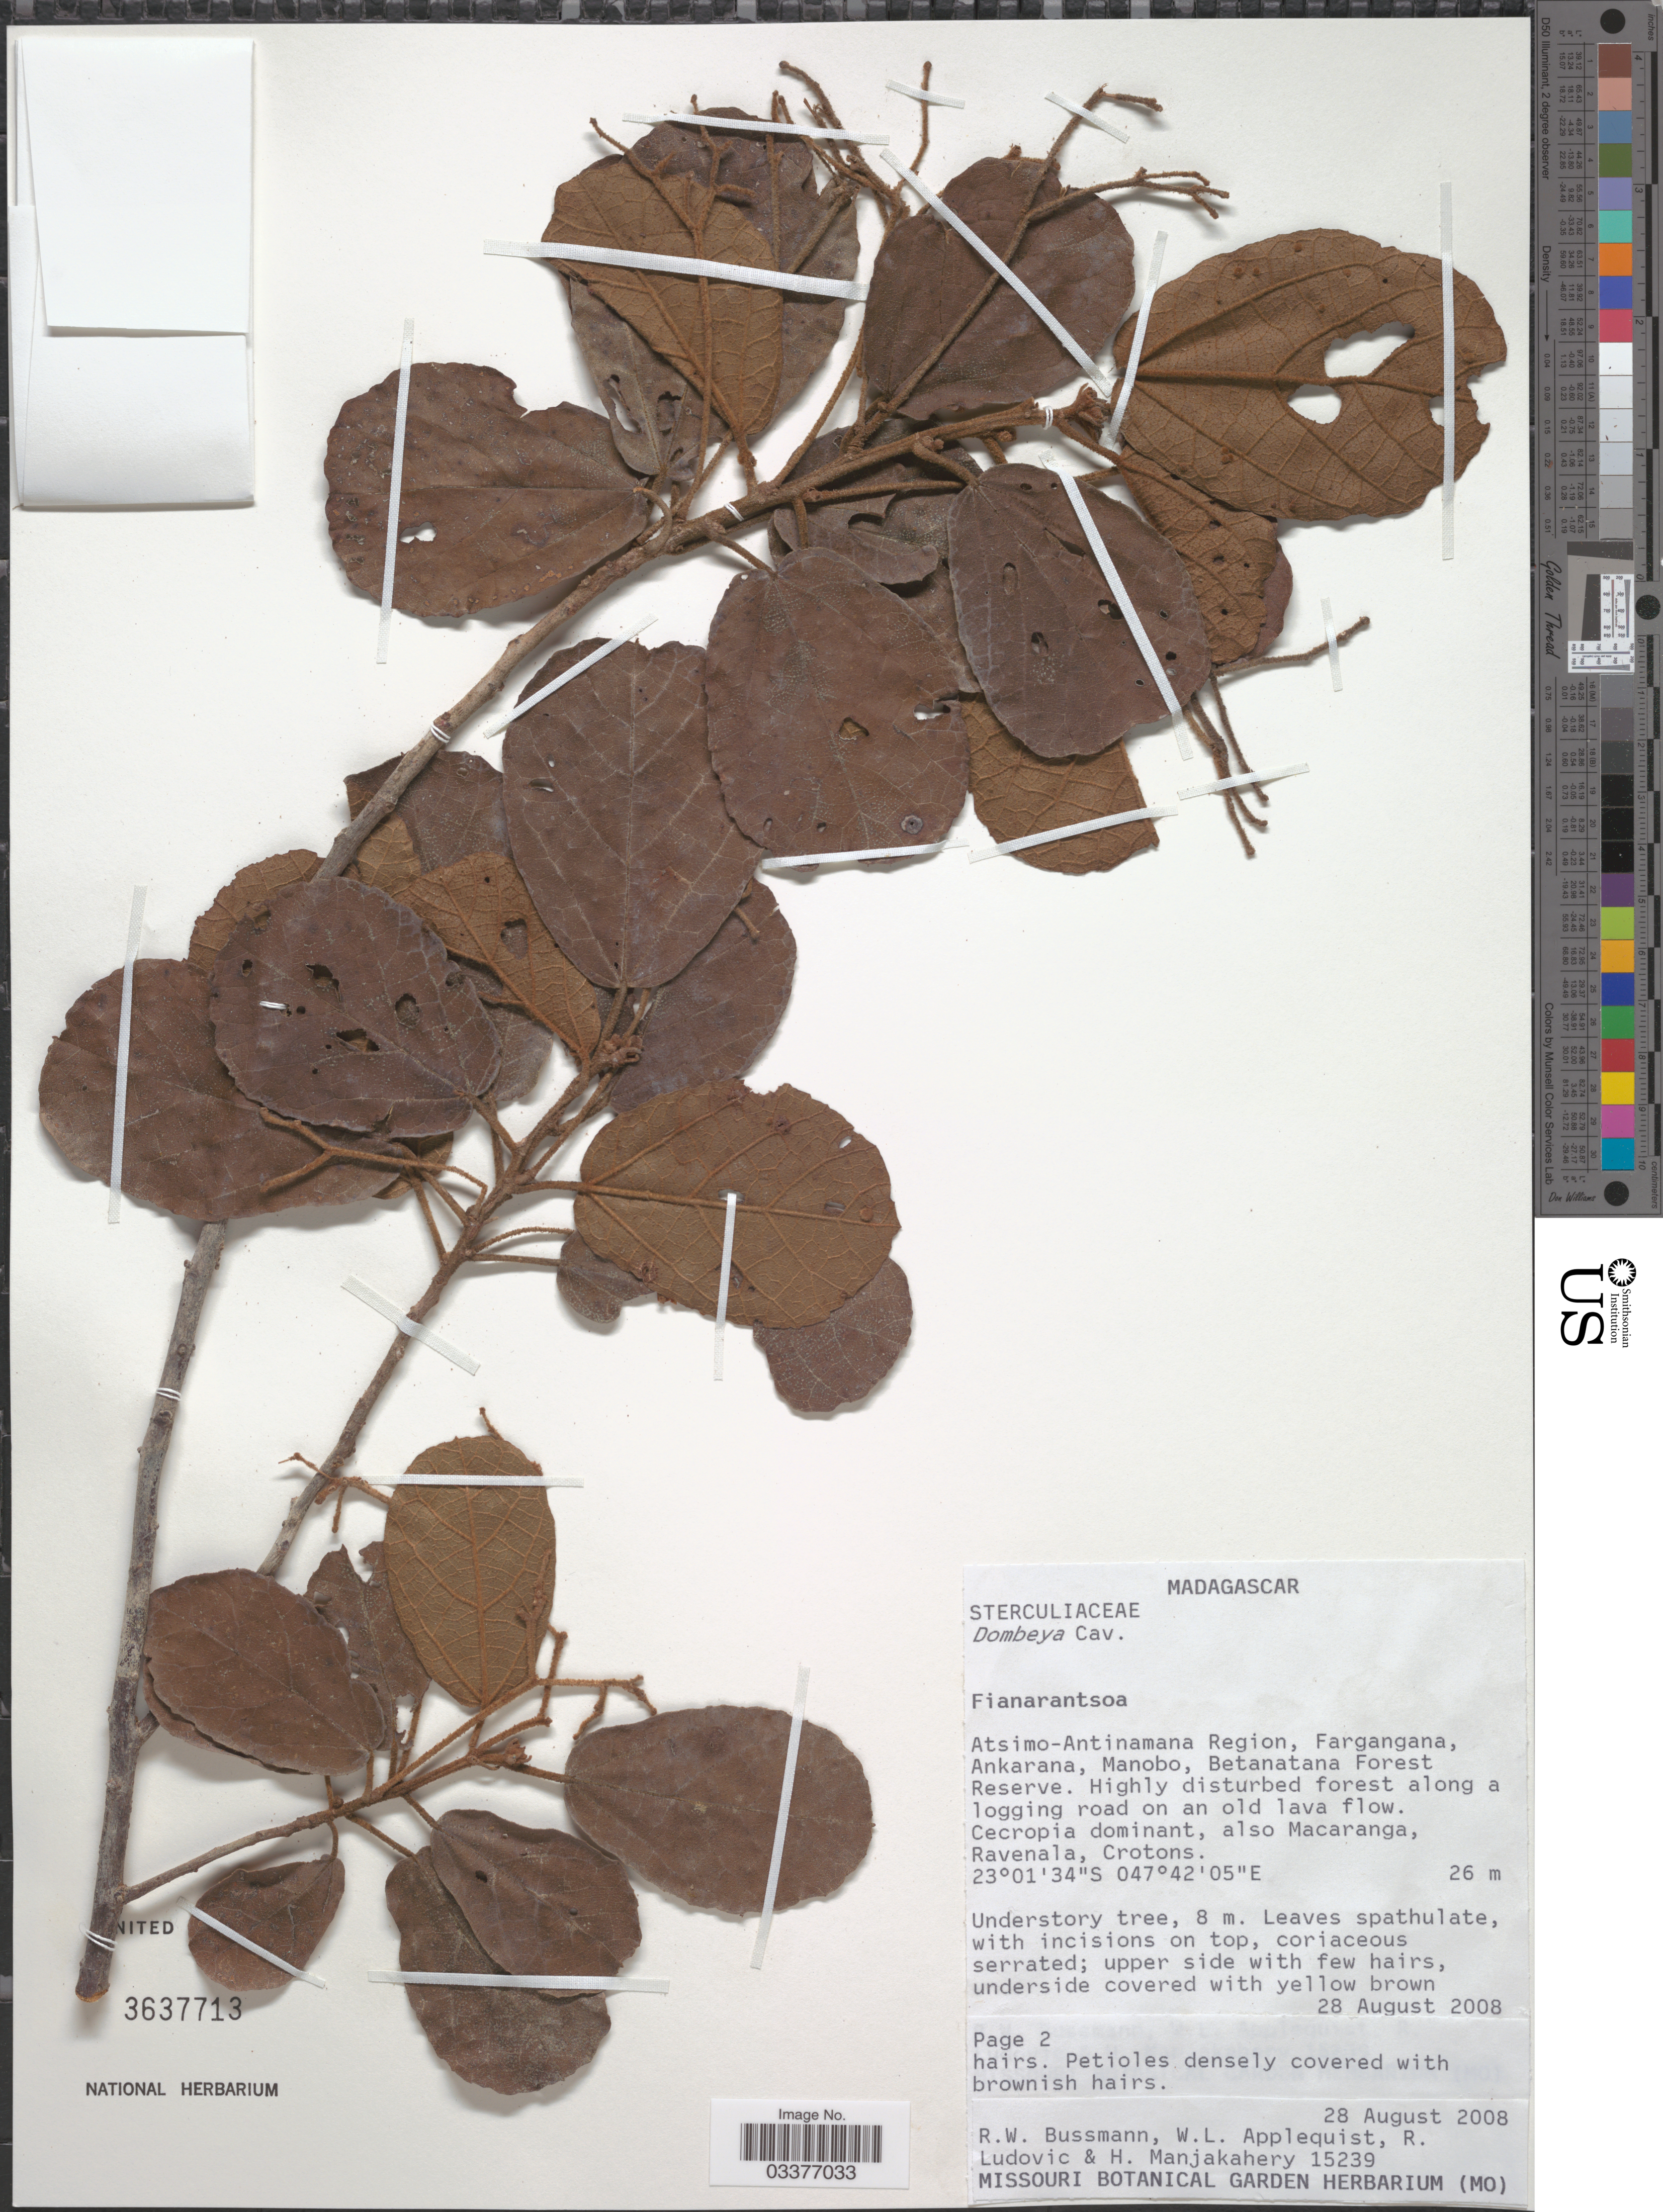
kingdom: Plantae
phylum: Tracheophyta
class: Magnoliopsida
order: Malvales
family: Malvaceae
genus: Dombeya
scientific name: Dombeya sp.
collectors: R. W. Bussmann, W. Applequist, R. Ludovic & H. N. Manjakahery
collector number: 15239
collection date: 2008-08-28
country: Madagascar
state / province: Atsimo-Atsinanana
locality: Atsimo-Antinamana Region, Fargangana, Ankarana, Manobo Betanatana Forest Reserve.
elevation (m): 26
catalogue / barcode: US 3637713